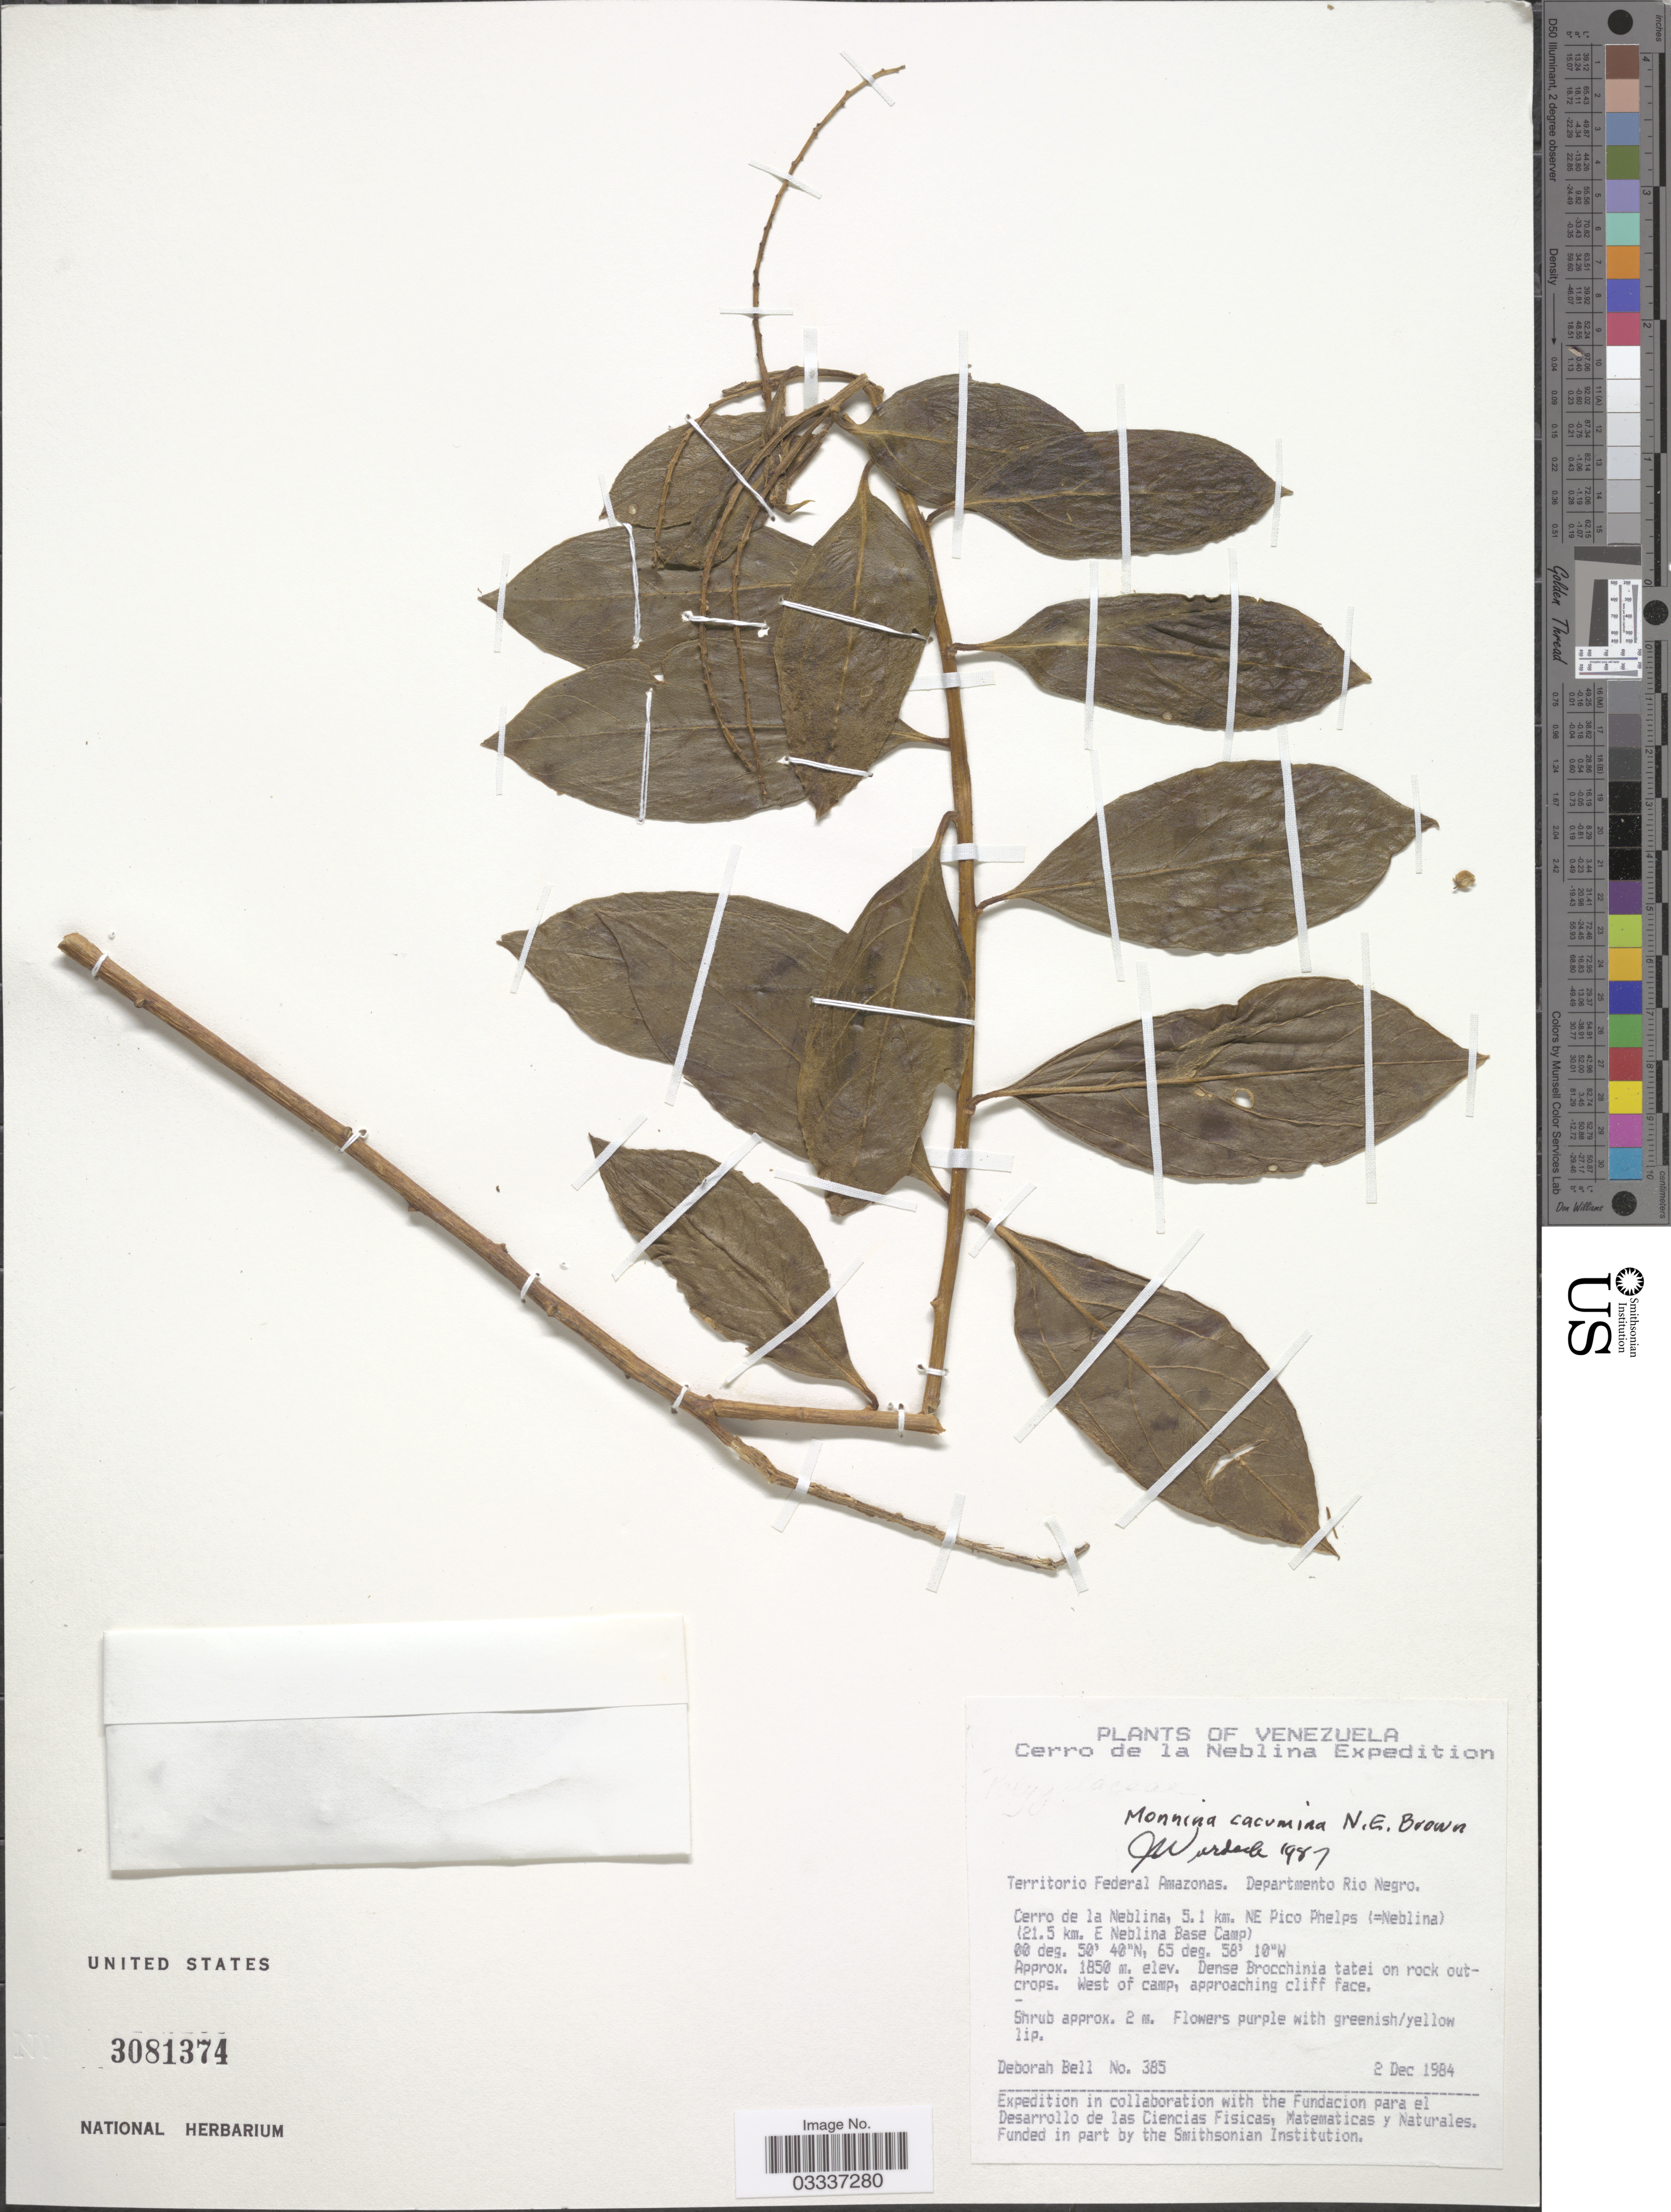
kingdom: Plantae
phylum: Tracheophyta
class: Magnoliopsida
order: Fabales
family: Polygalaceae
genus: Monnina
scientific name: Monnina cacumina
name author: N.E. Br.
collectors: D. A. Bell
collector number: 385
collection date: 1984-12-02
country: Venezuela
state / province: Amazonas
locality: Cerro de la Neblina, Territorio de Federal Amazonas. Department Rio Negro. Cerro de la Neblina, 5.1 km. NE Pico Phelps (=Neblina) (21.5 km. E Neblina Base Camp).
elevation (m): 1850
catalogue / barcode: US 3081374